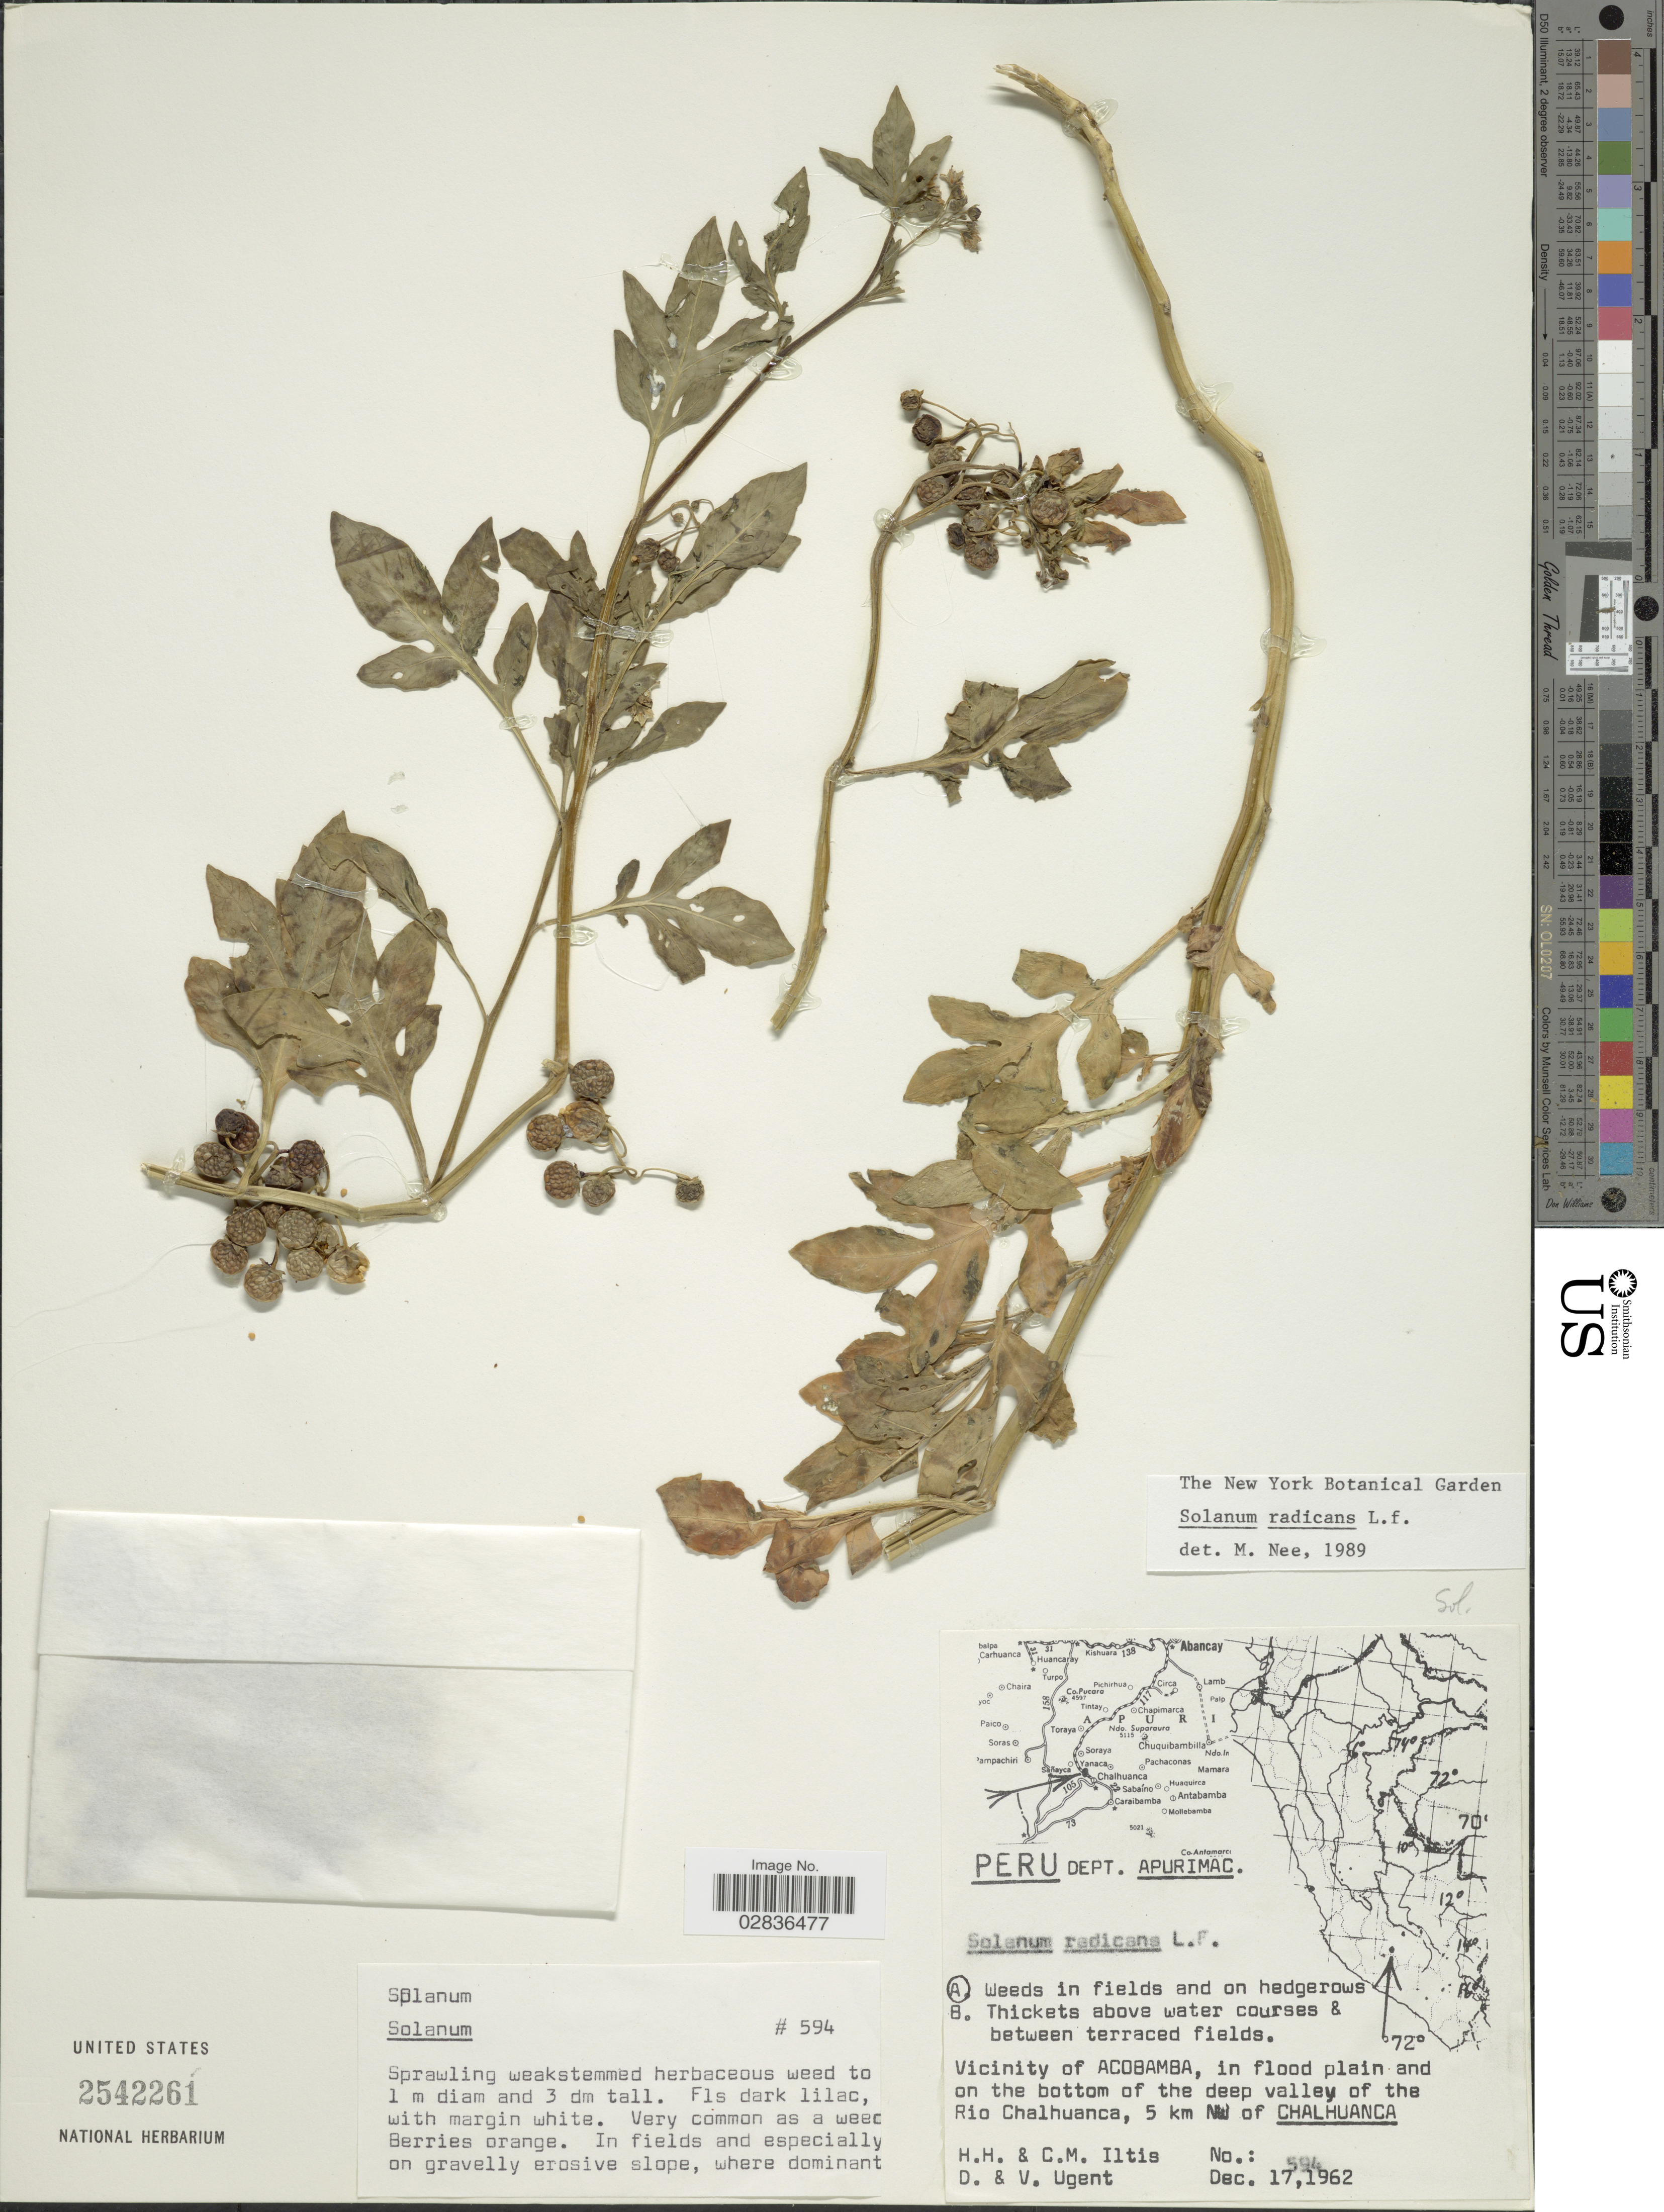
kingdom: Plantae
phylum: Tracheophyta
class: Magnoliopsida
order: Solanales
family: Solanaceae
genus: Solanum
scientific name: Solanum radicans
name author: L. f.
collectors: H. H. Iltis, C. M Iltis, D. Ugent & V. Ugent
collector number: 594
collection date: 1962-12-17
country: Peru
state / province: Apurímac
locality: Dept. Apurimac. Vicinity of Acobamba, in flood plain and on the bottom of the deep valley of the Rio Chalhuanca, 5 km NW of Chalhuanca.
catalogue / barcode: US 2542261